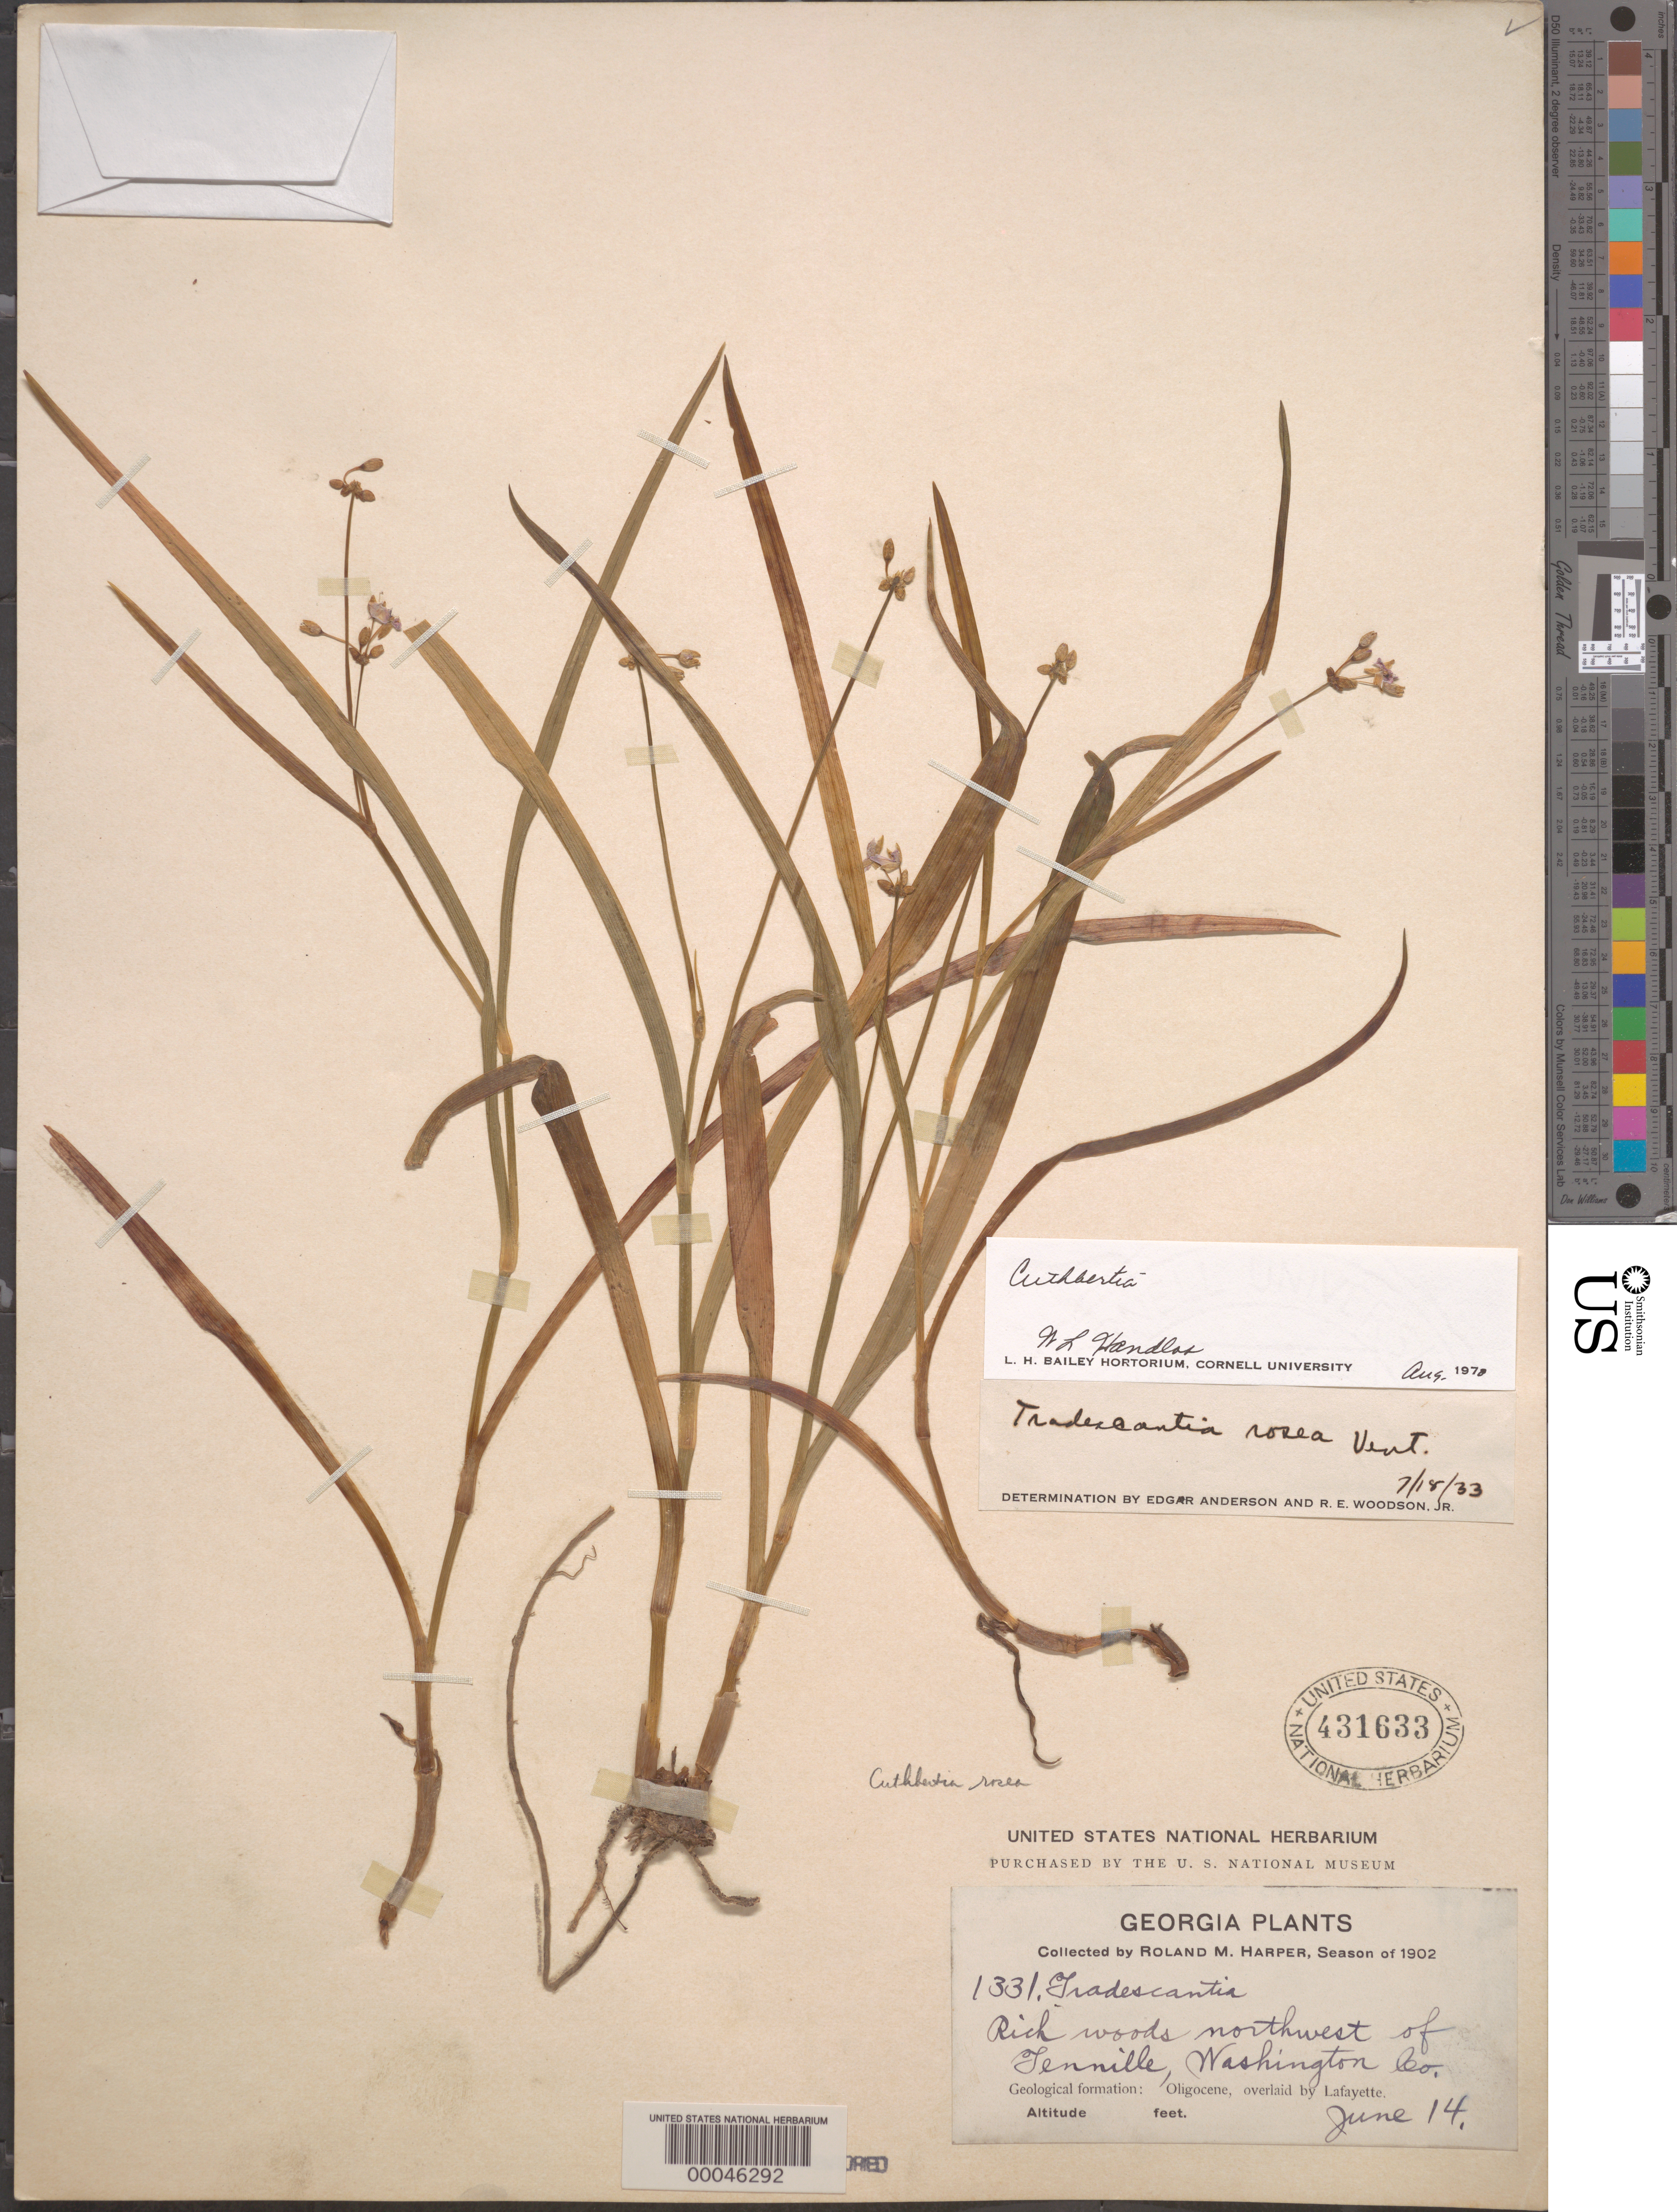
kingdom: Plantae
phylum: Tracheophyta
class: Liliopsida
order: Commelinales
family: Commelinaceae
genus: Cuthbertia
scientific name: Cuthbertia rosea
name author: (Vent.) Small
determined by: Strong, Mark T., (BOT), Smithsonian Institution - National Museum of Natural History (UNITED STATES)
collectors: R. M. Harper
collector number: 1331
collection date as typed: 14 Jun 1902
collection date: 1902-06-14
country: United States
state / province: Georgia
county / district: Washington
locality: Nw of tennille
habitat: Rich woods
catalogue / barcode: US 431633